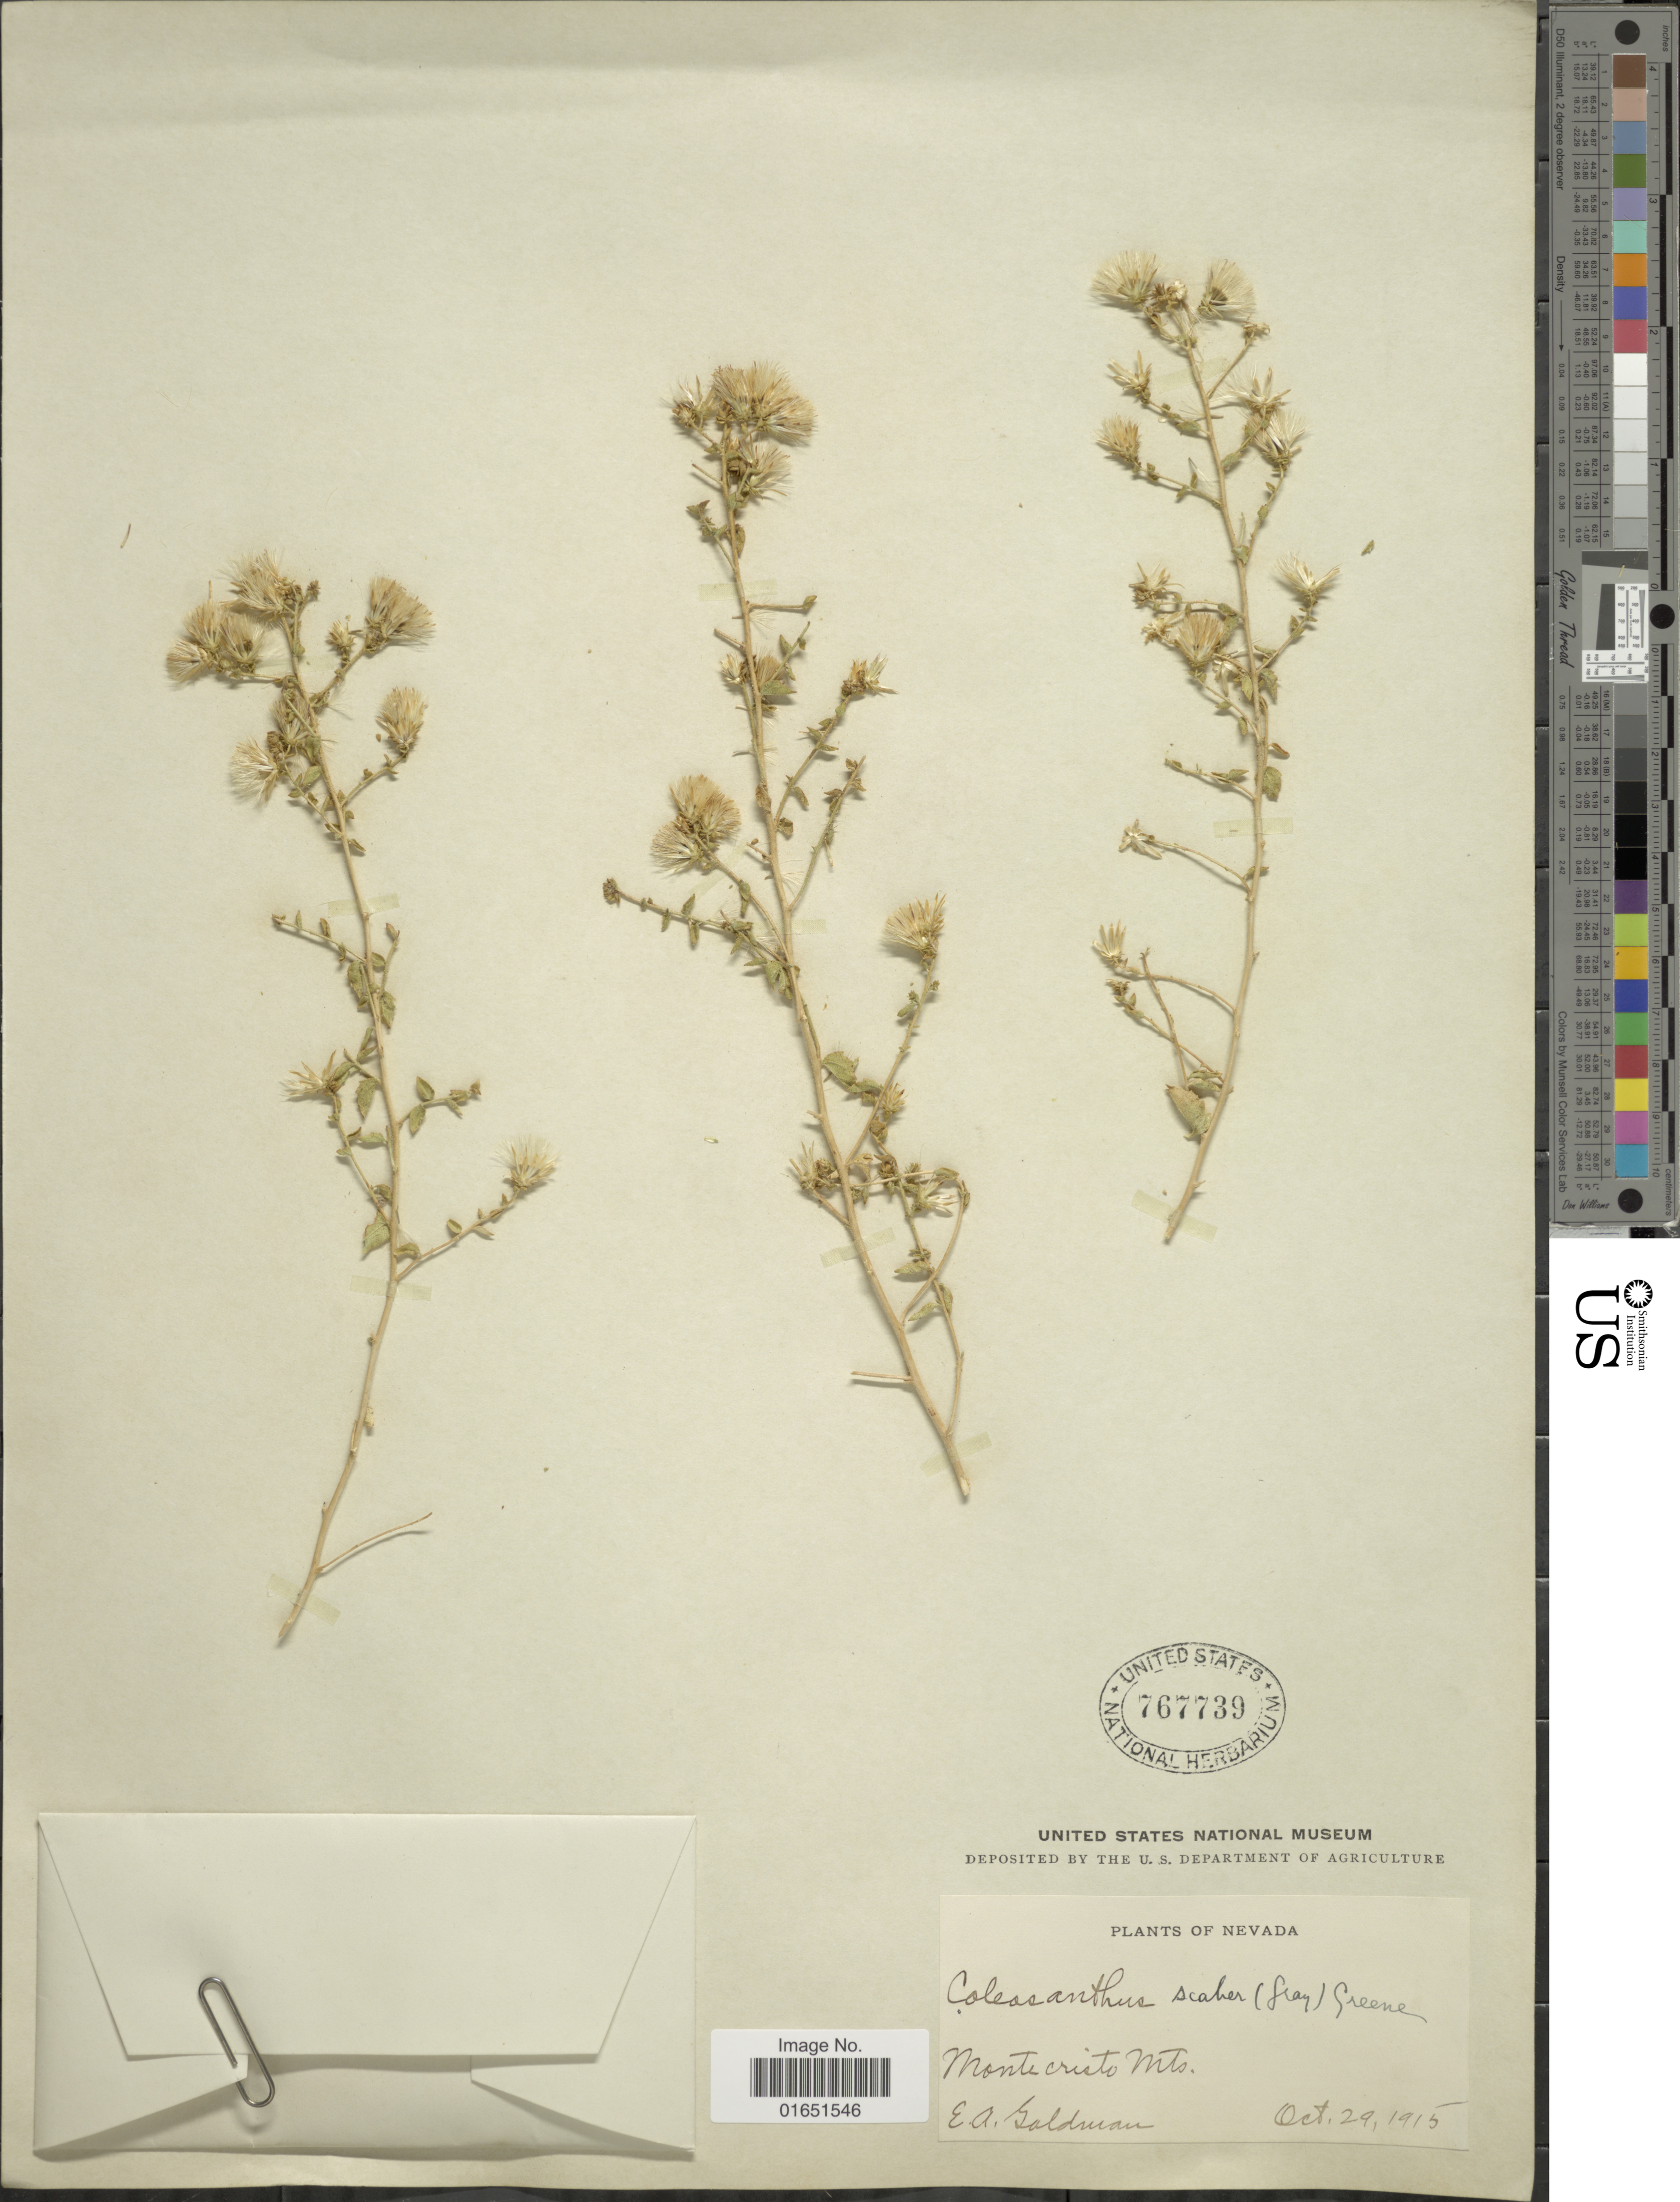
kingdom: Plantae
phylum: Tracheophyta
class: Magnoliopsida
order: Asterales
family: Asteraceae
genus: Brickellia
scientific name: Brickellia scabra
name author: (A. Gray) A. Nelson ex B.L. Rob.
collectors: E. A. Goldman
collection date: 1915-10-29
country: United States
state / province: Nevada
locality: Monte Cristo Mts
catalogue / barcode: US 767739